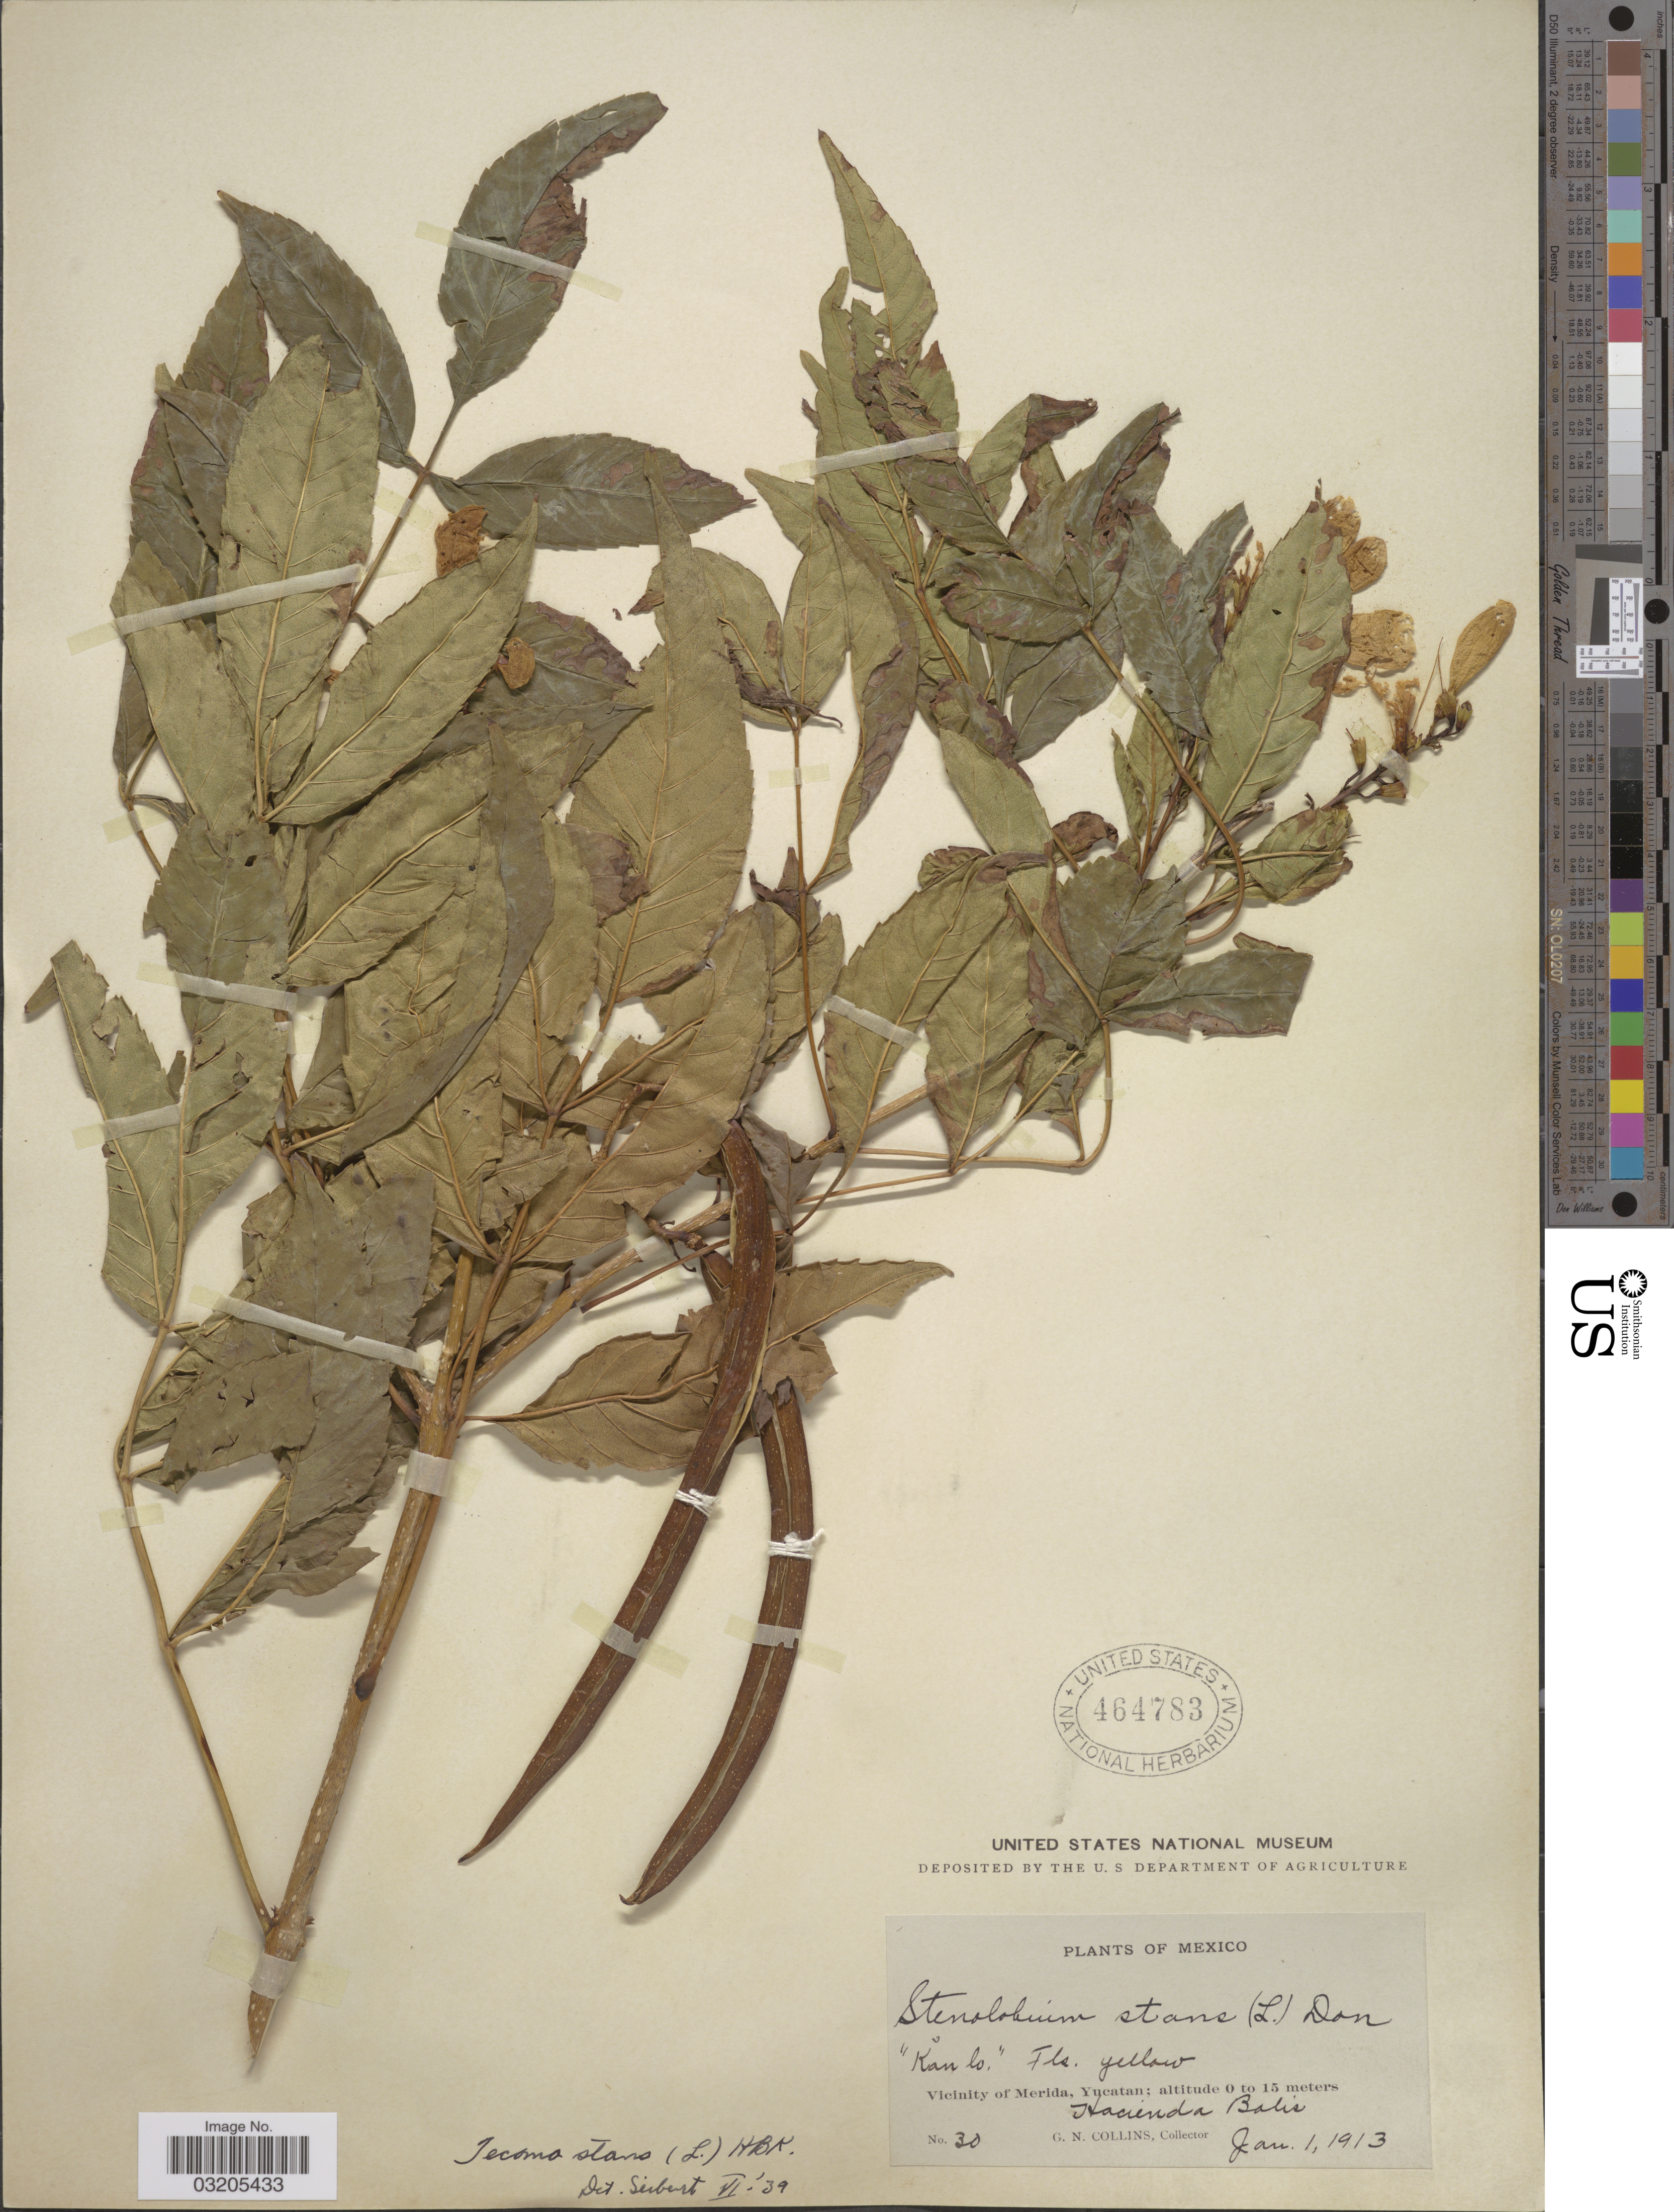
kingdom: Plantae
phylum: Tracheophyta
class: Magnoliopsida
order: Lamiales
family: Bignoniaceae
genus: Tecoma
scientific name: Tecoma stans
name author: (L.) Juss. ex Kunth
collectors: G. Collins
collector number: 30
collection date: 1913-01-01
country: Mexico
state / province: Yucatán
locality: Vicinity of Merida, Hacienda Balis.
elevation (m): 0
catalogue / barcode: US 464783